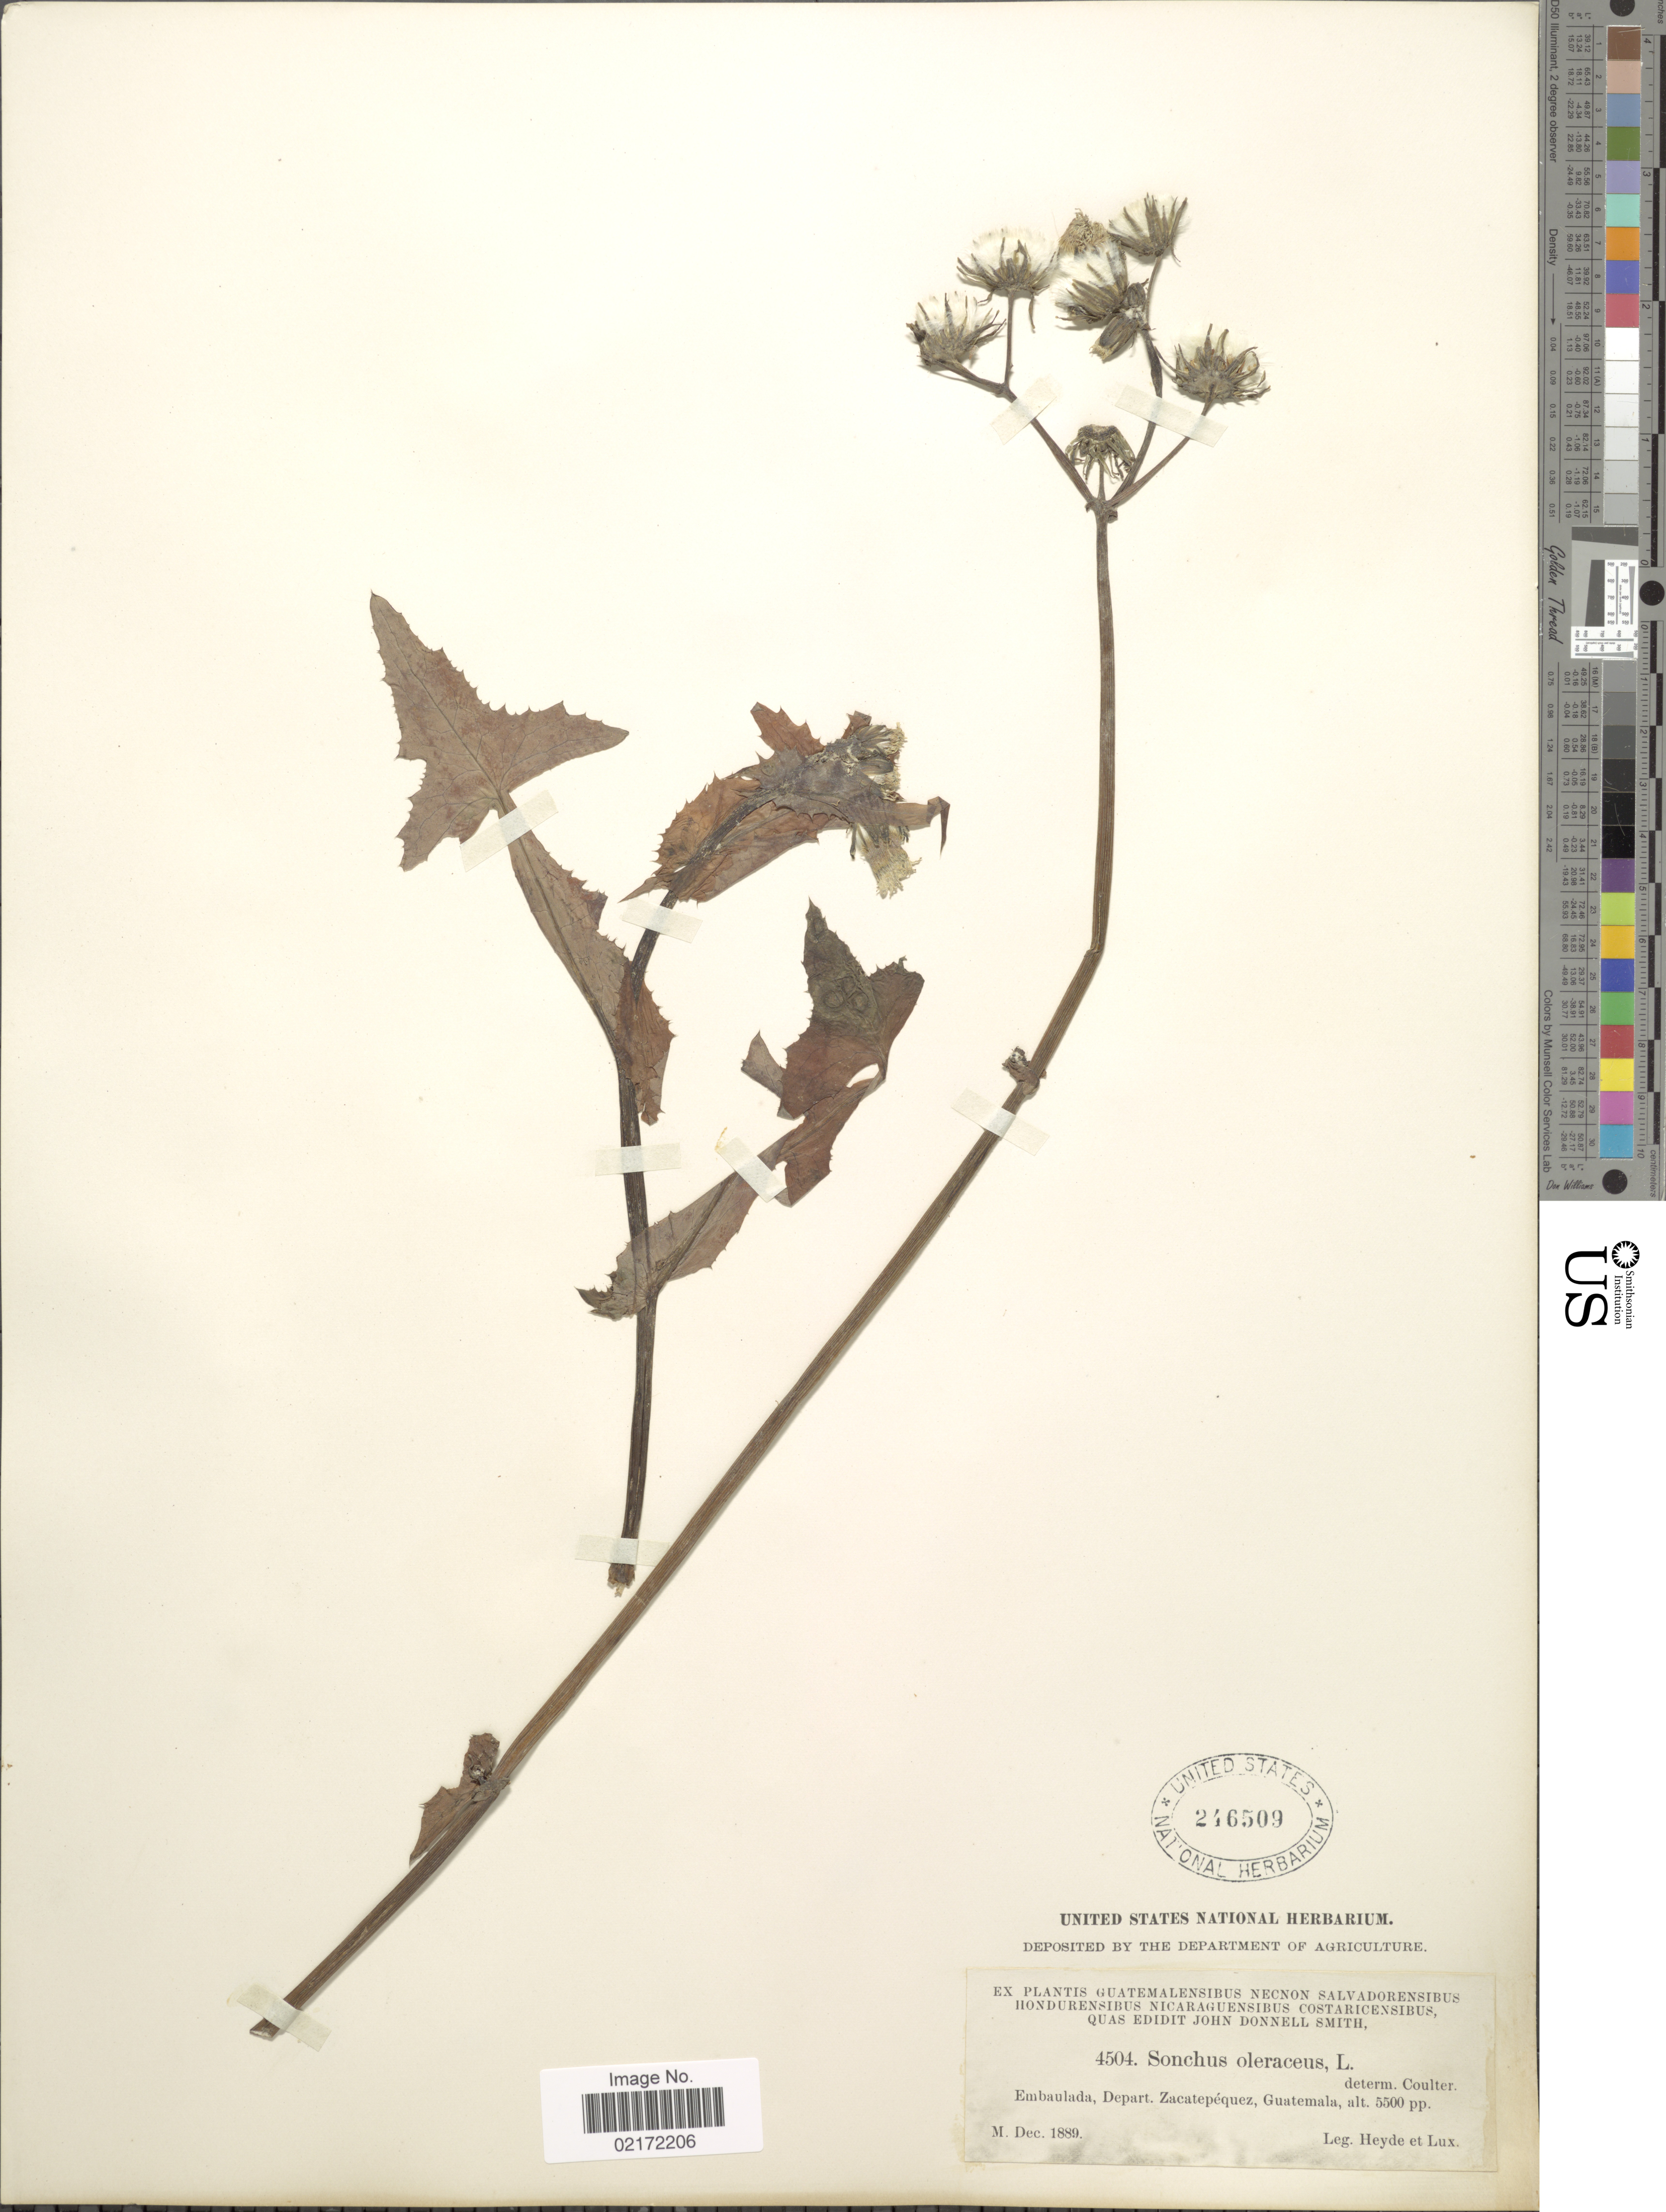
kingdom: Plantae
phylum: Tracheophyta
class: Magnoliopsida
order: Asterales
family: Asteraceae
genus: Sonchus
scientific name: Sonchus oleraceus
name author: L.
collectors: Heyde & Lux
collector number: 4504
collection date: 1889-12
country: Guatemala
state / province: Sacatepéquez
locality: Embaulada, Depart. Zacatepéquez, Guatemala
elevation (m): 1676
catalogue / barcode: US 246509